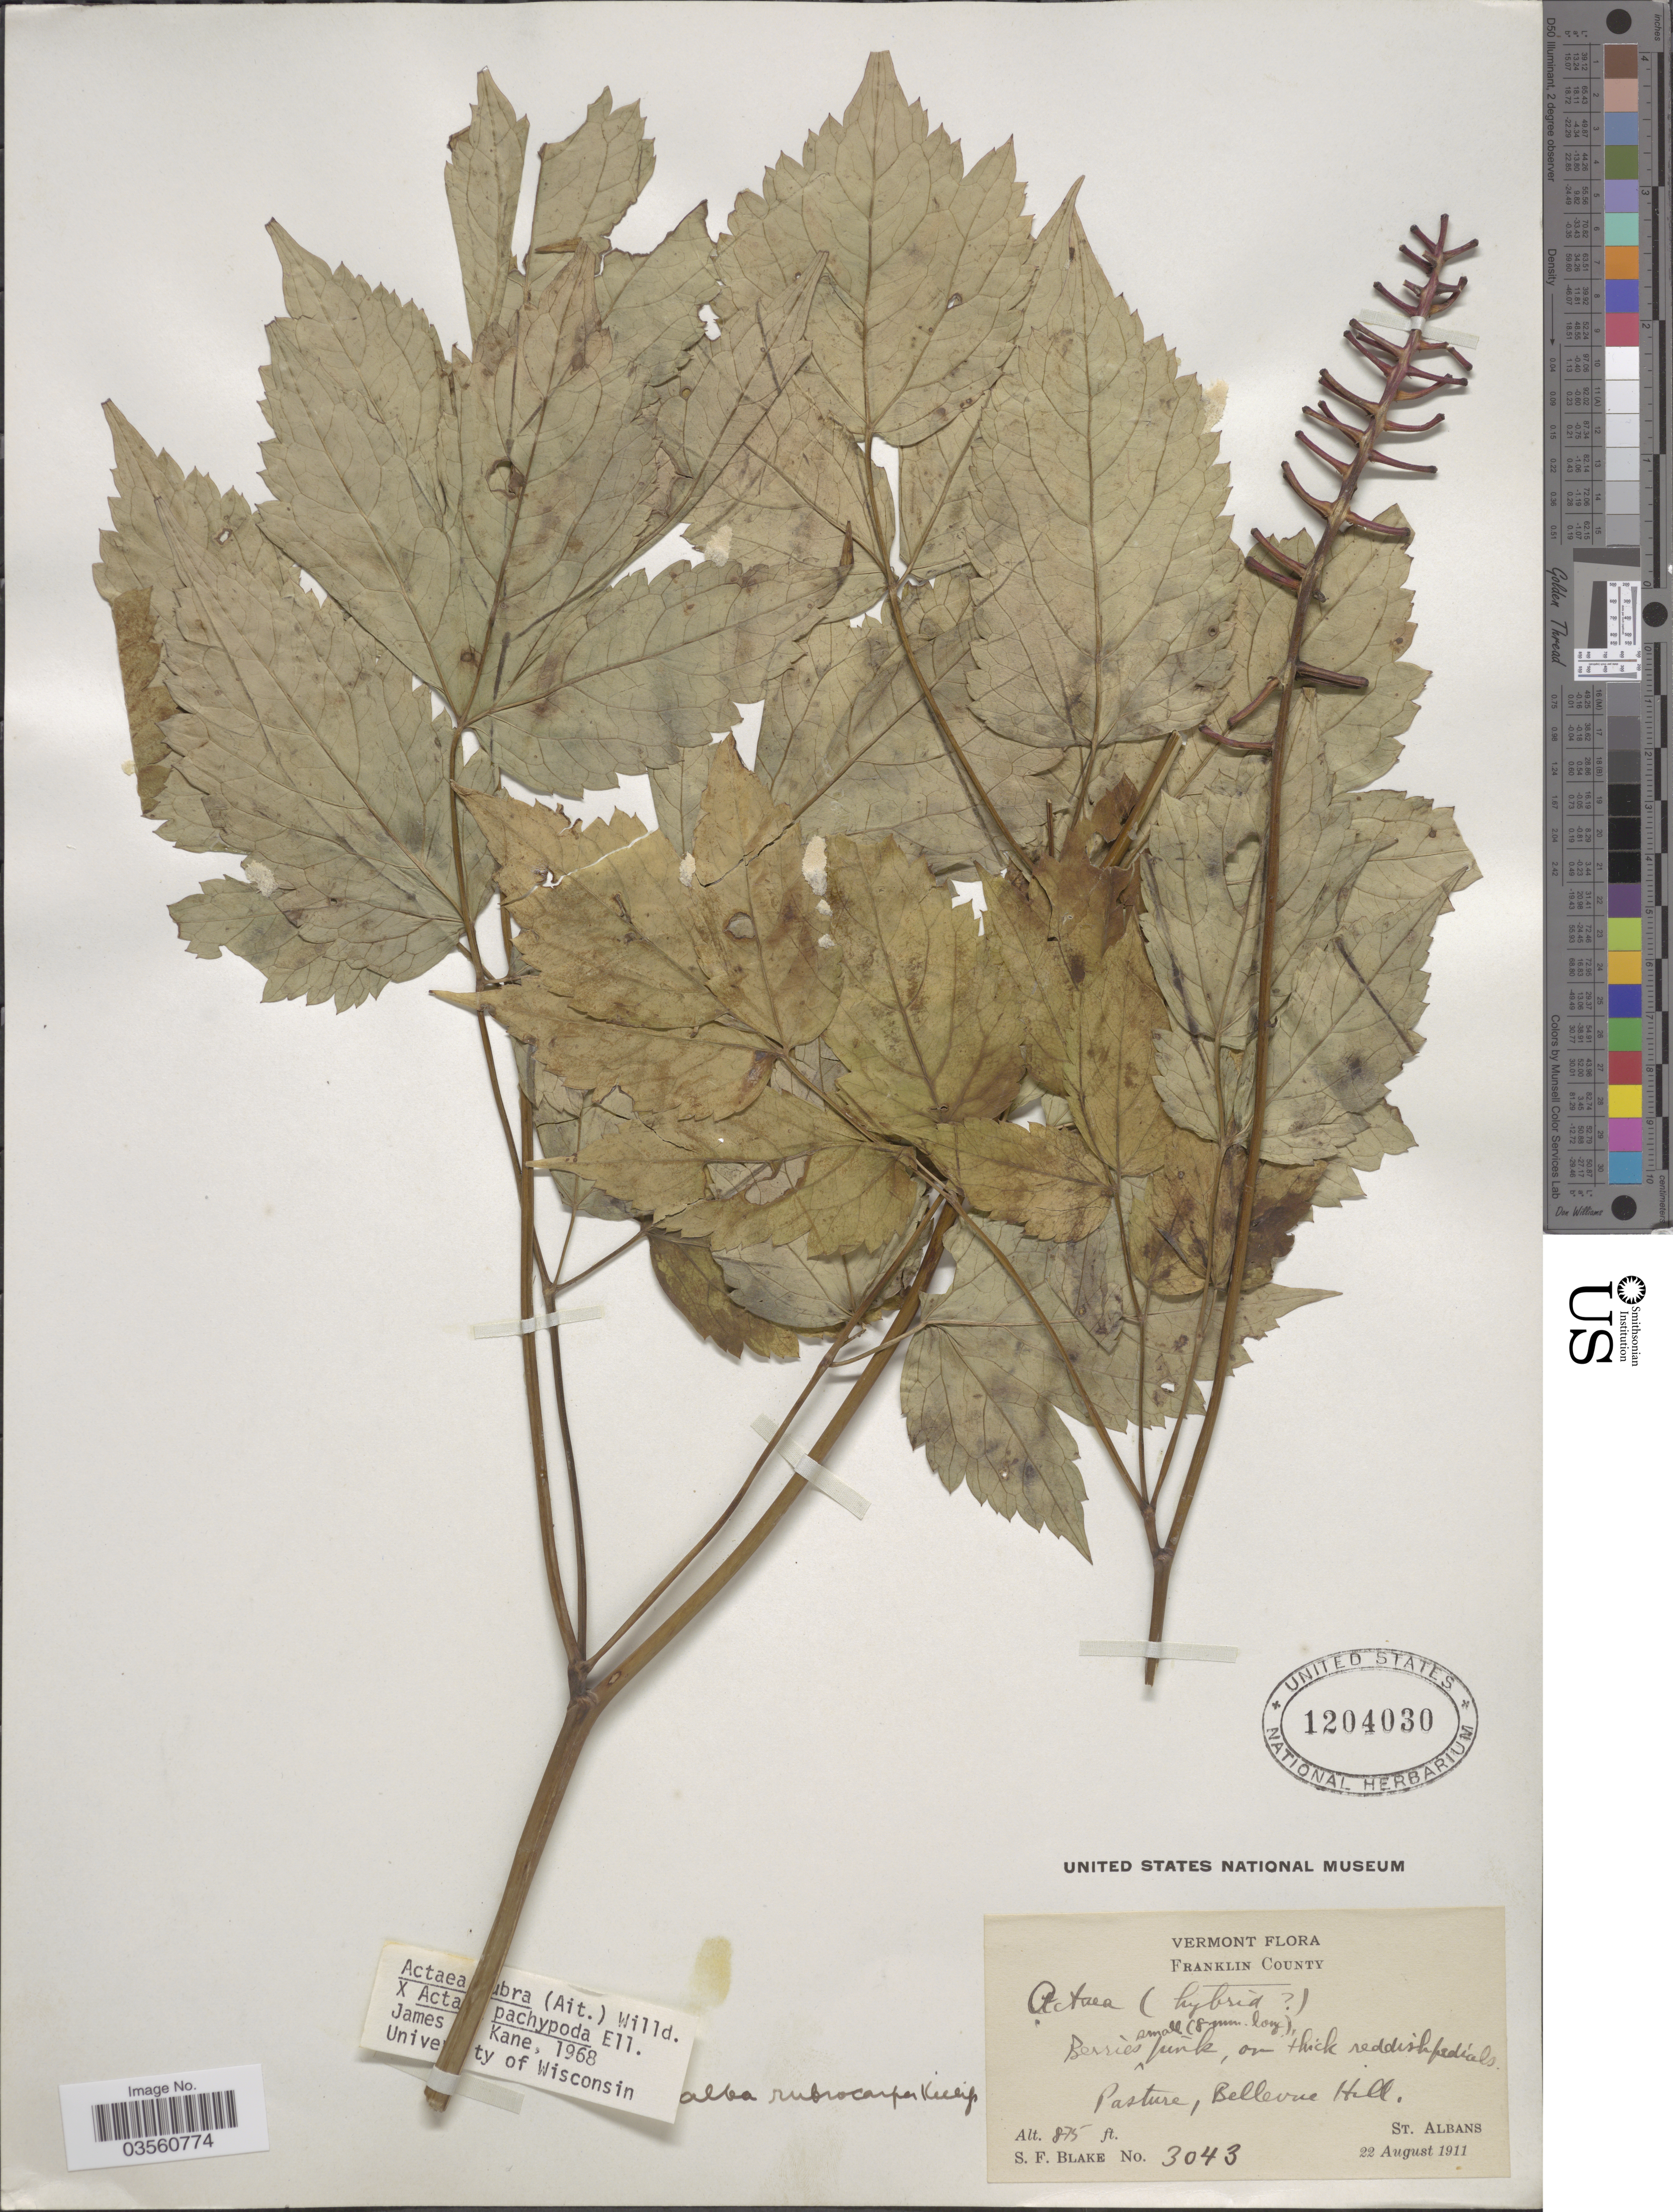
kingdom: Plantae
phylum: Tracheophyta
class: Magnoliopsida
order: Ranunculales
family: Ranunculaceae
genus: Actaea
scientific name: Actaea rubra x A. pachypoda Elliott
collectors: S. Blake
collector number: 3043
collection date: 1911-08-22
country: United States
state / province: Vermont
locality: Franklin County. Bellevue Hill, St. Albans.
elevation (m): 267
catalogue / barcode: US 1204030